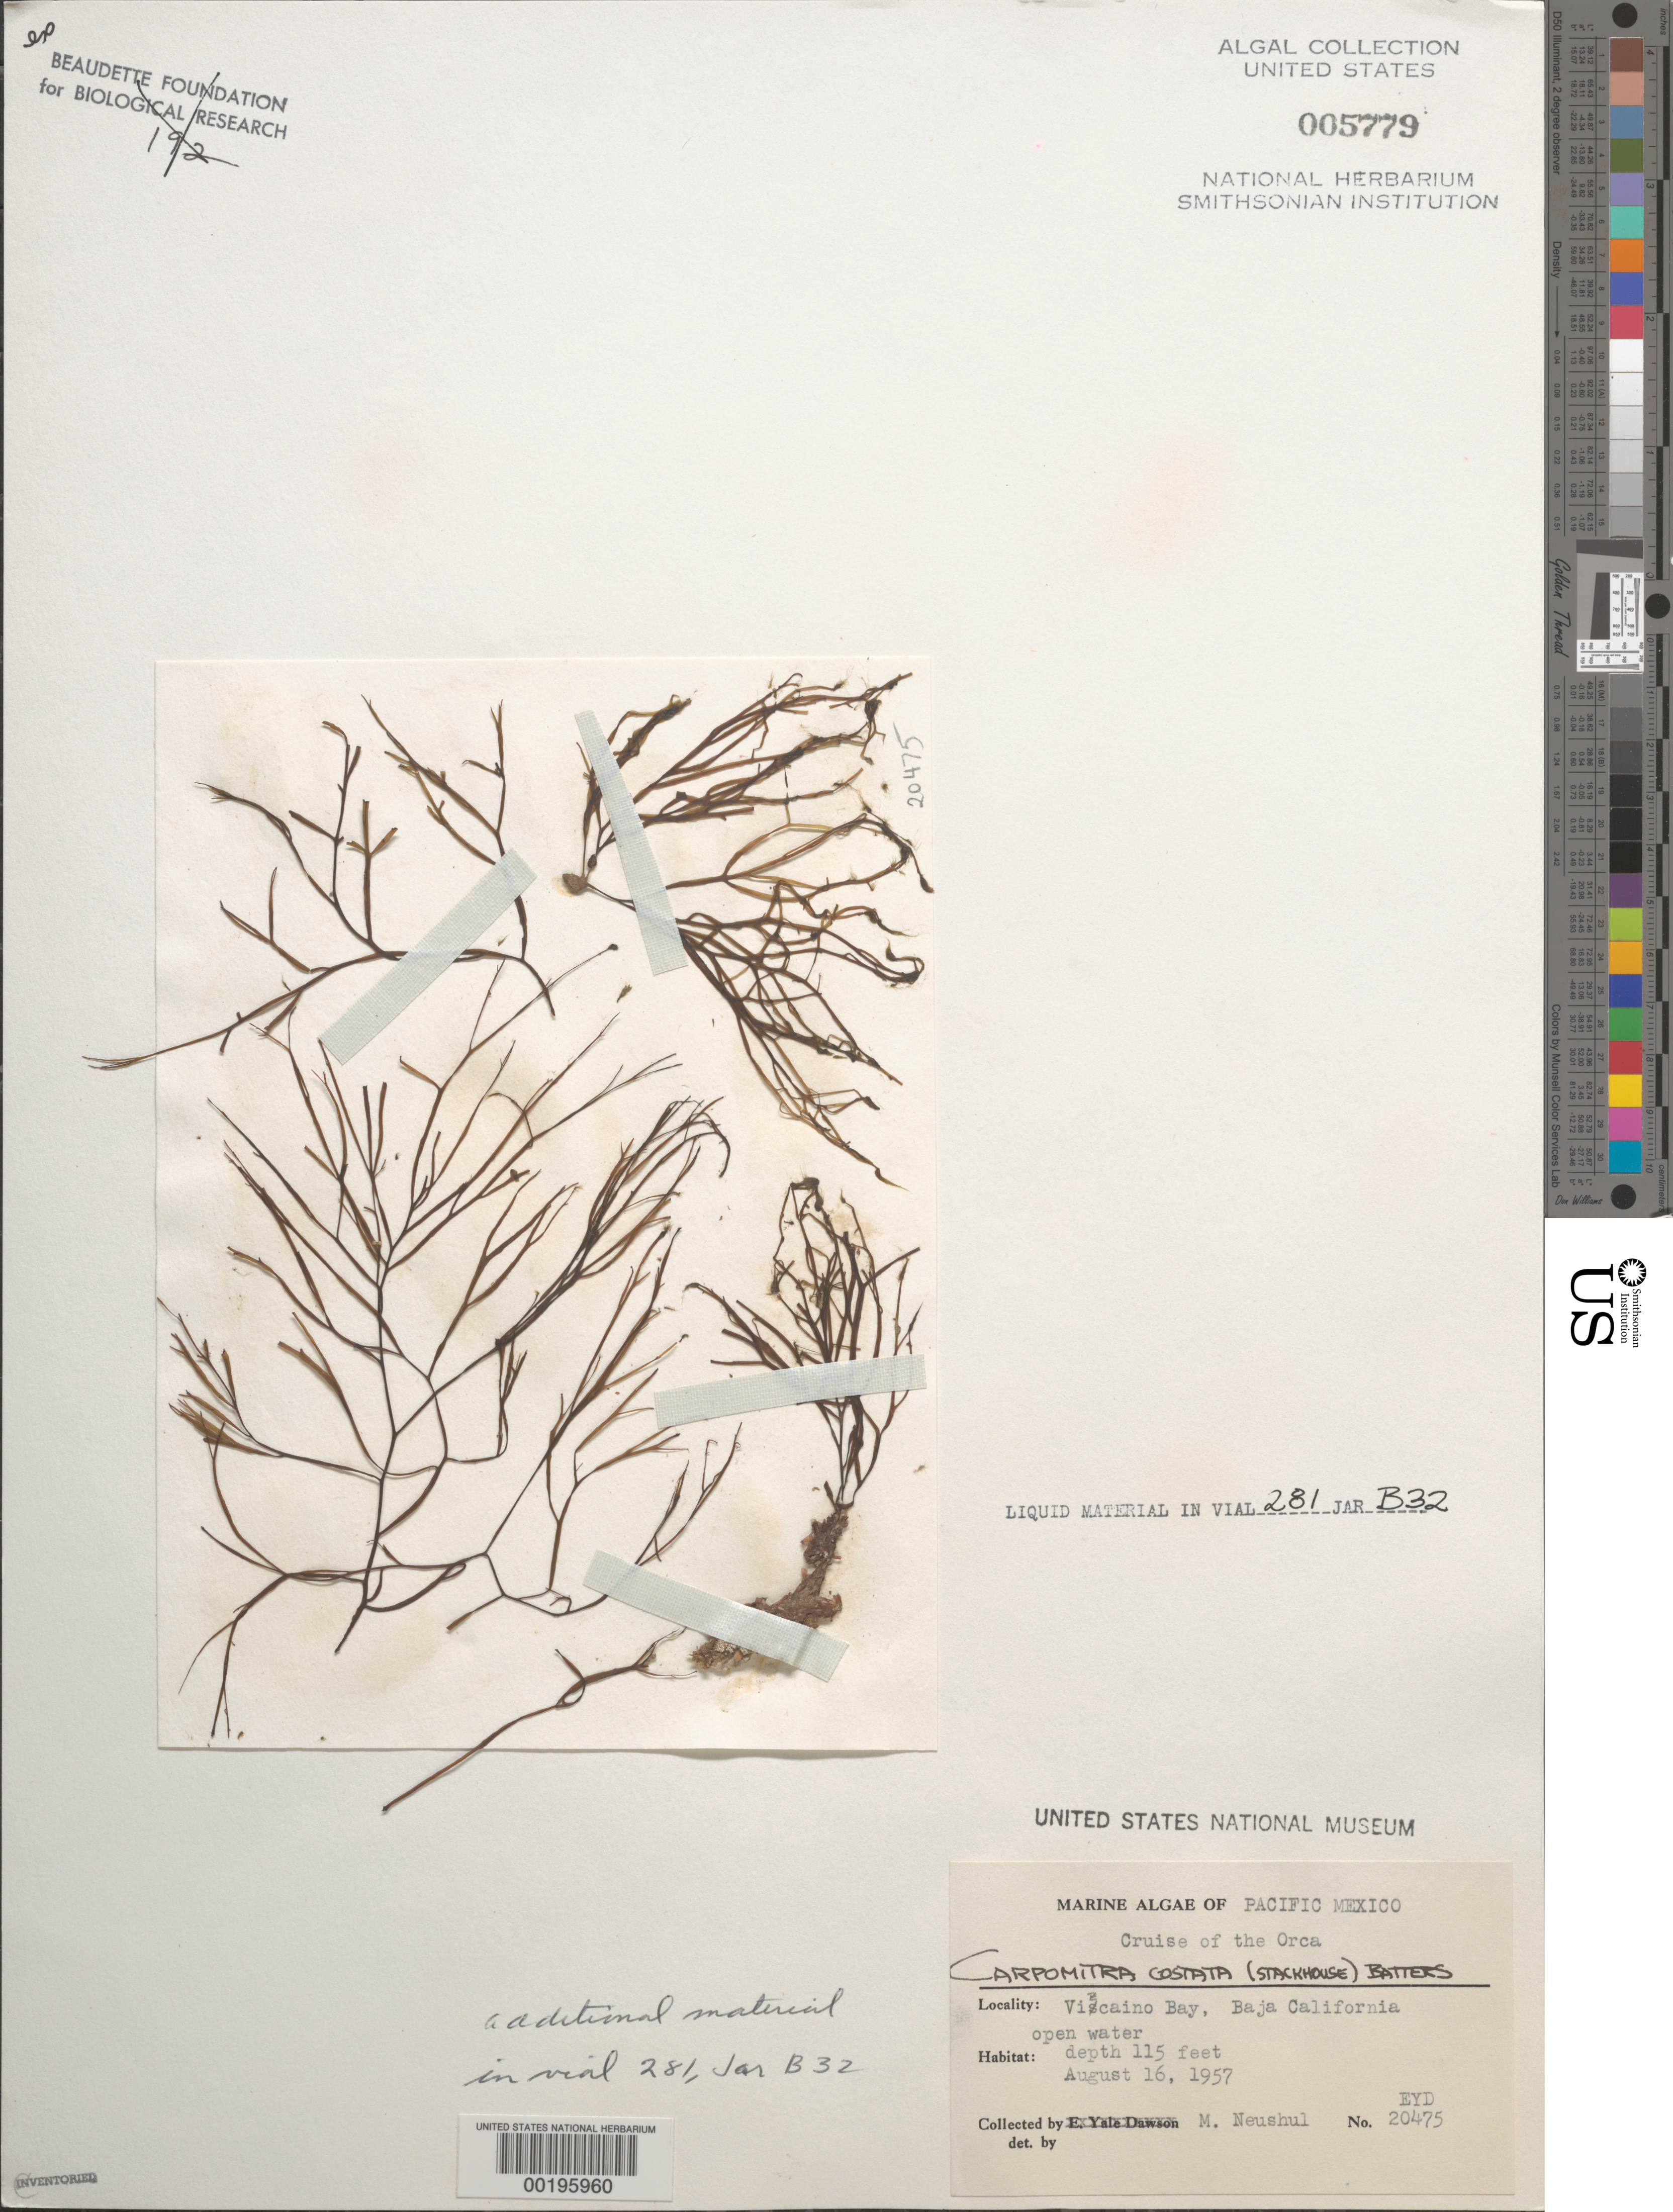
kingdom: Chromista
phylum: Ochrophyta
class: Phaeophyceae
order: Sporochnales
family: Sporochnaceae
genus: Carpomitra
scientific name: Carpomitra costata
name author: (Stackh.) Batters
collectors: M. Neushul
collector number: EYD 20475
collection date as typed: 16 Aug 1957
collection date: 1957-08-16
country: Mexico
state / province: Baja California Norte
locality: Bahia Sebastian Vizcaino (Viscaino Bay)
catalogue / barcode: US 5779